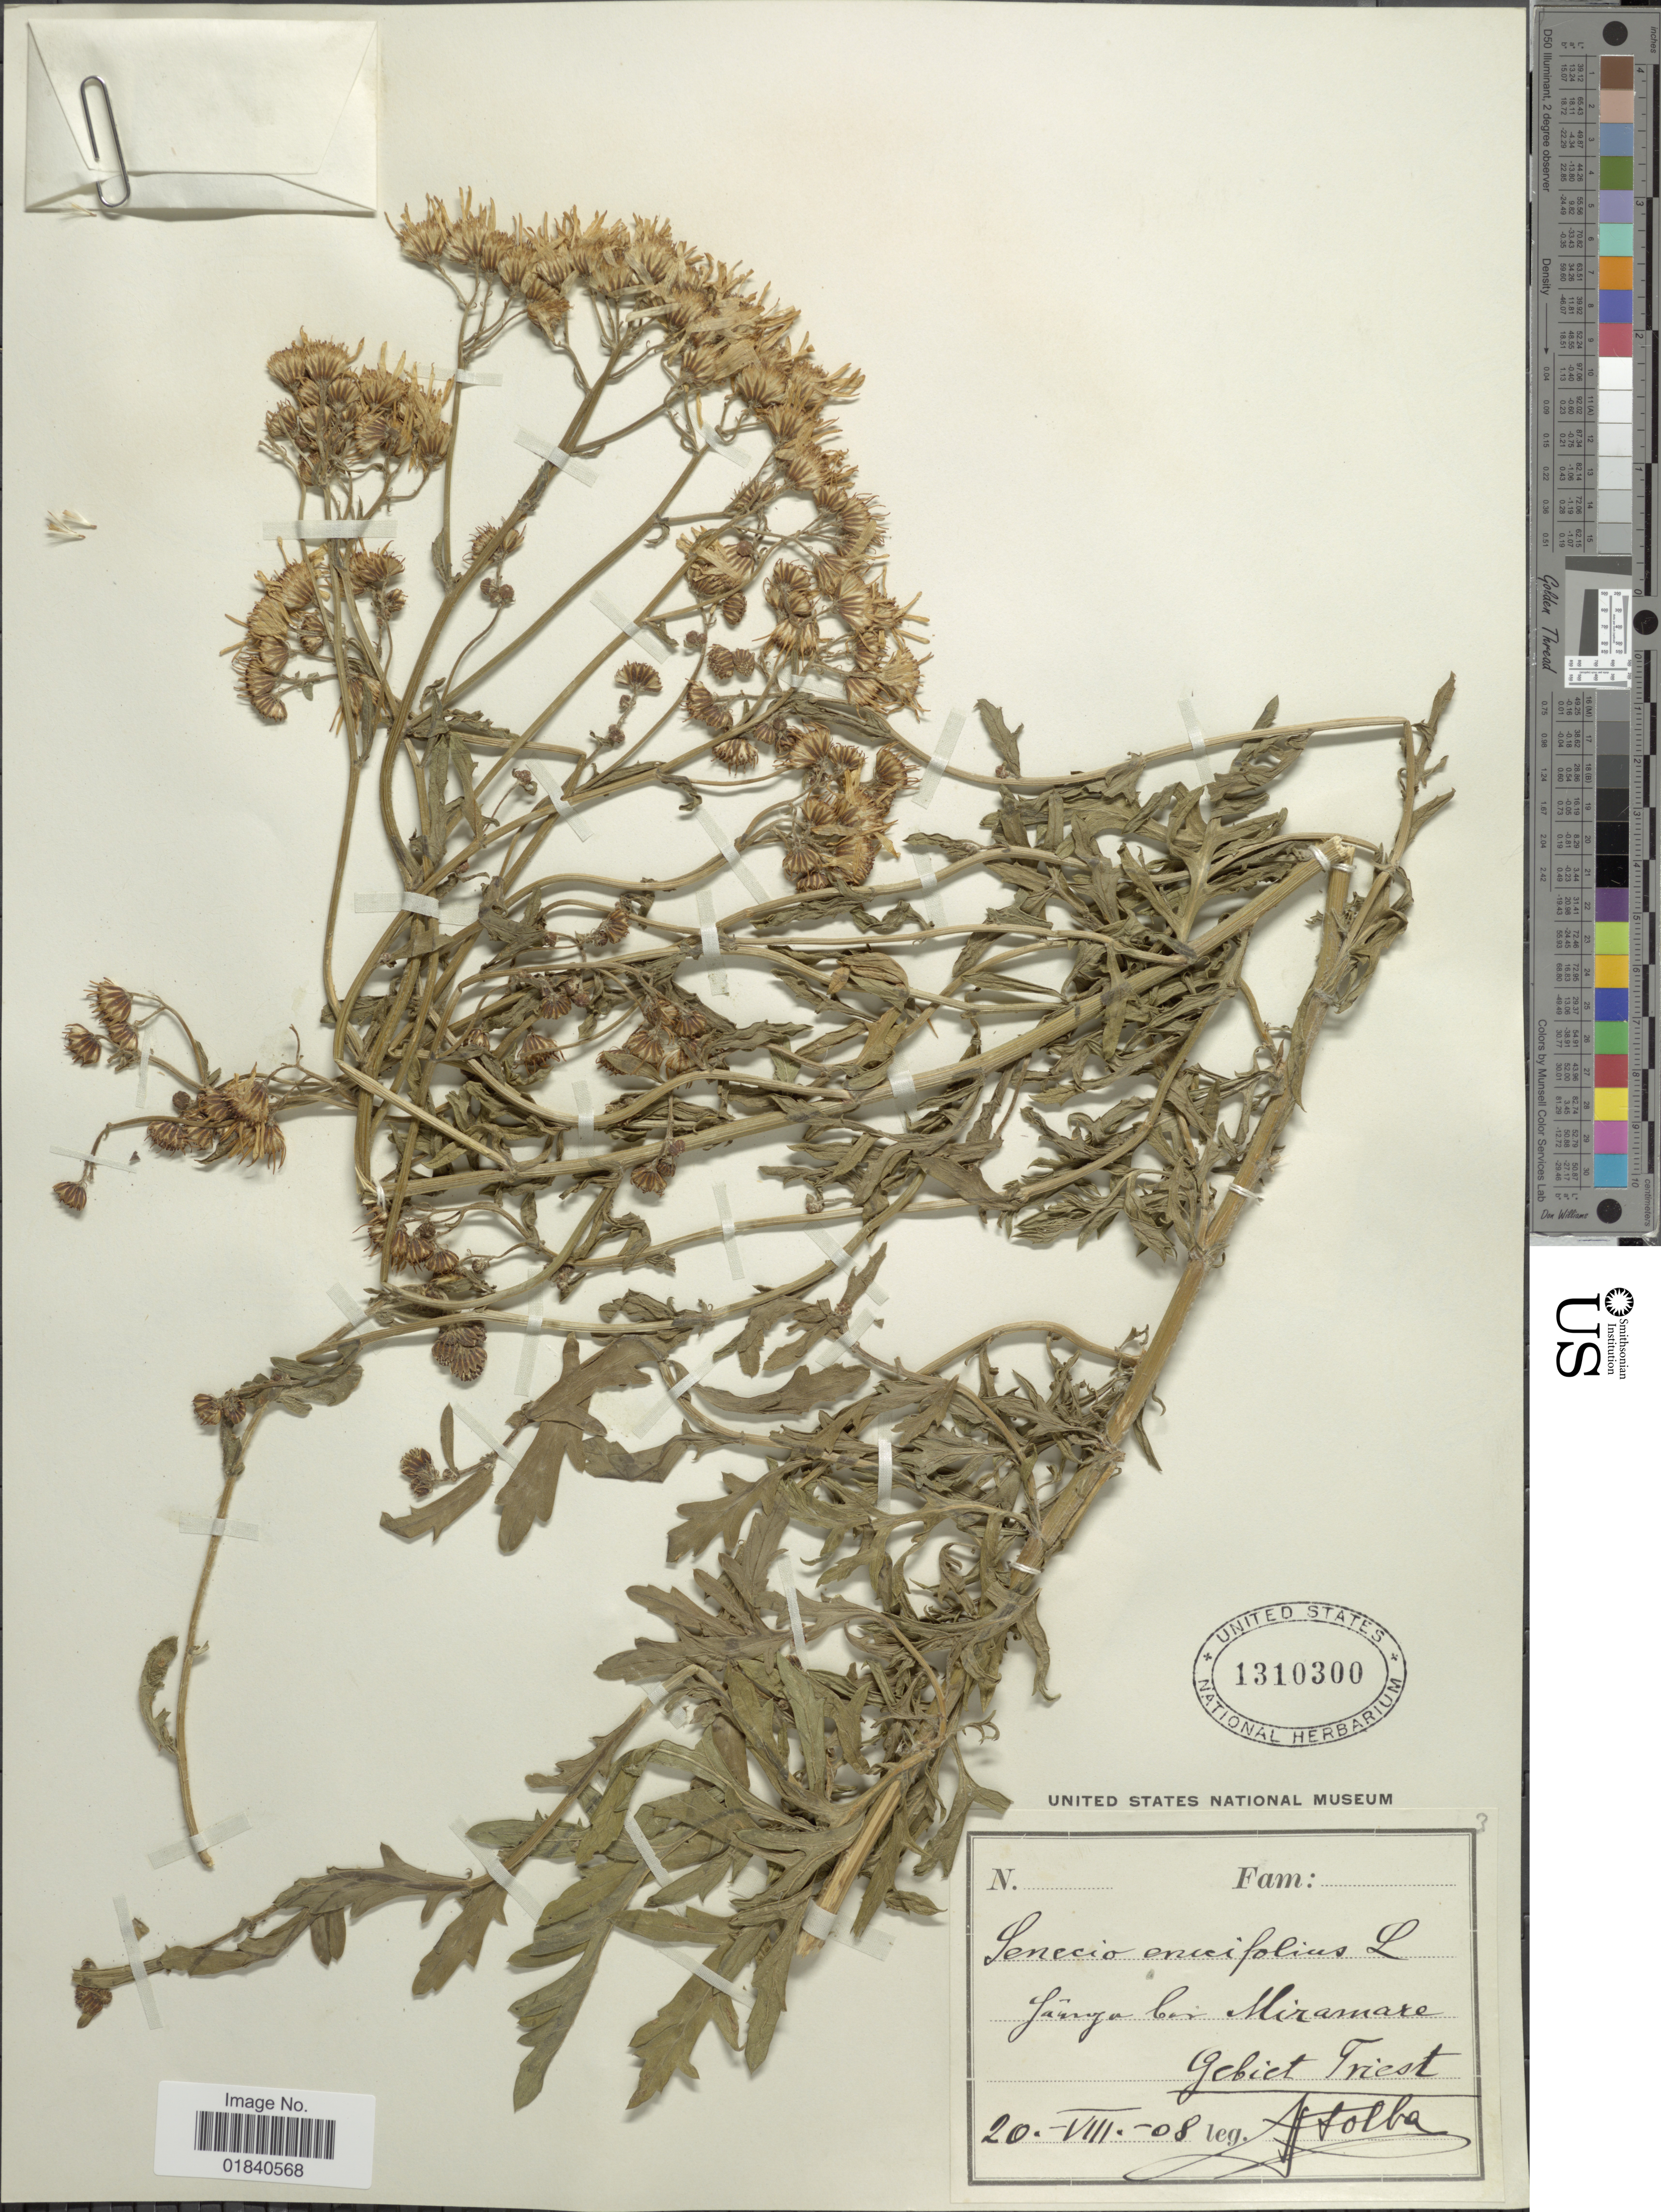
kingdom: Plantae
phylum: Tracheophyta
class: Magnoliopsida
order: Asterales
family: Asteraceae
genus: Jacobaea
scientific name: Jacobaea erucifolia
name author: (L.) G. Gaertn. et al.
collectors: Stolba, F.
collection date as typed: Transcribed d/m/y: 20/8/8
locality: Jauroja bei Miramare. Gebiet Friest [interpreted]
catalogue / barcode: US 1310300